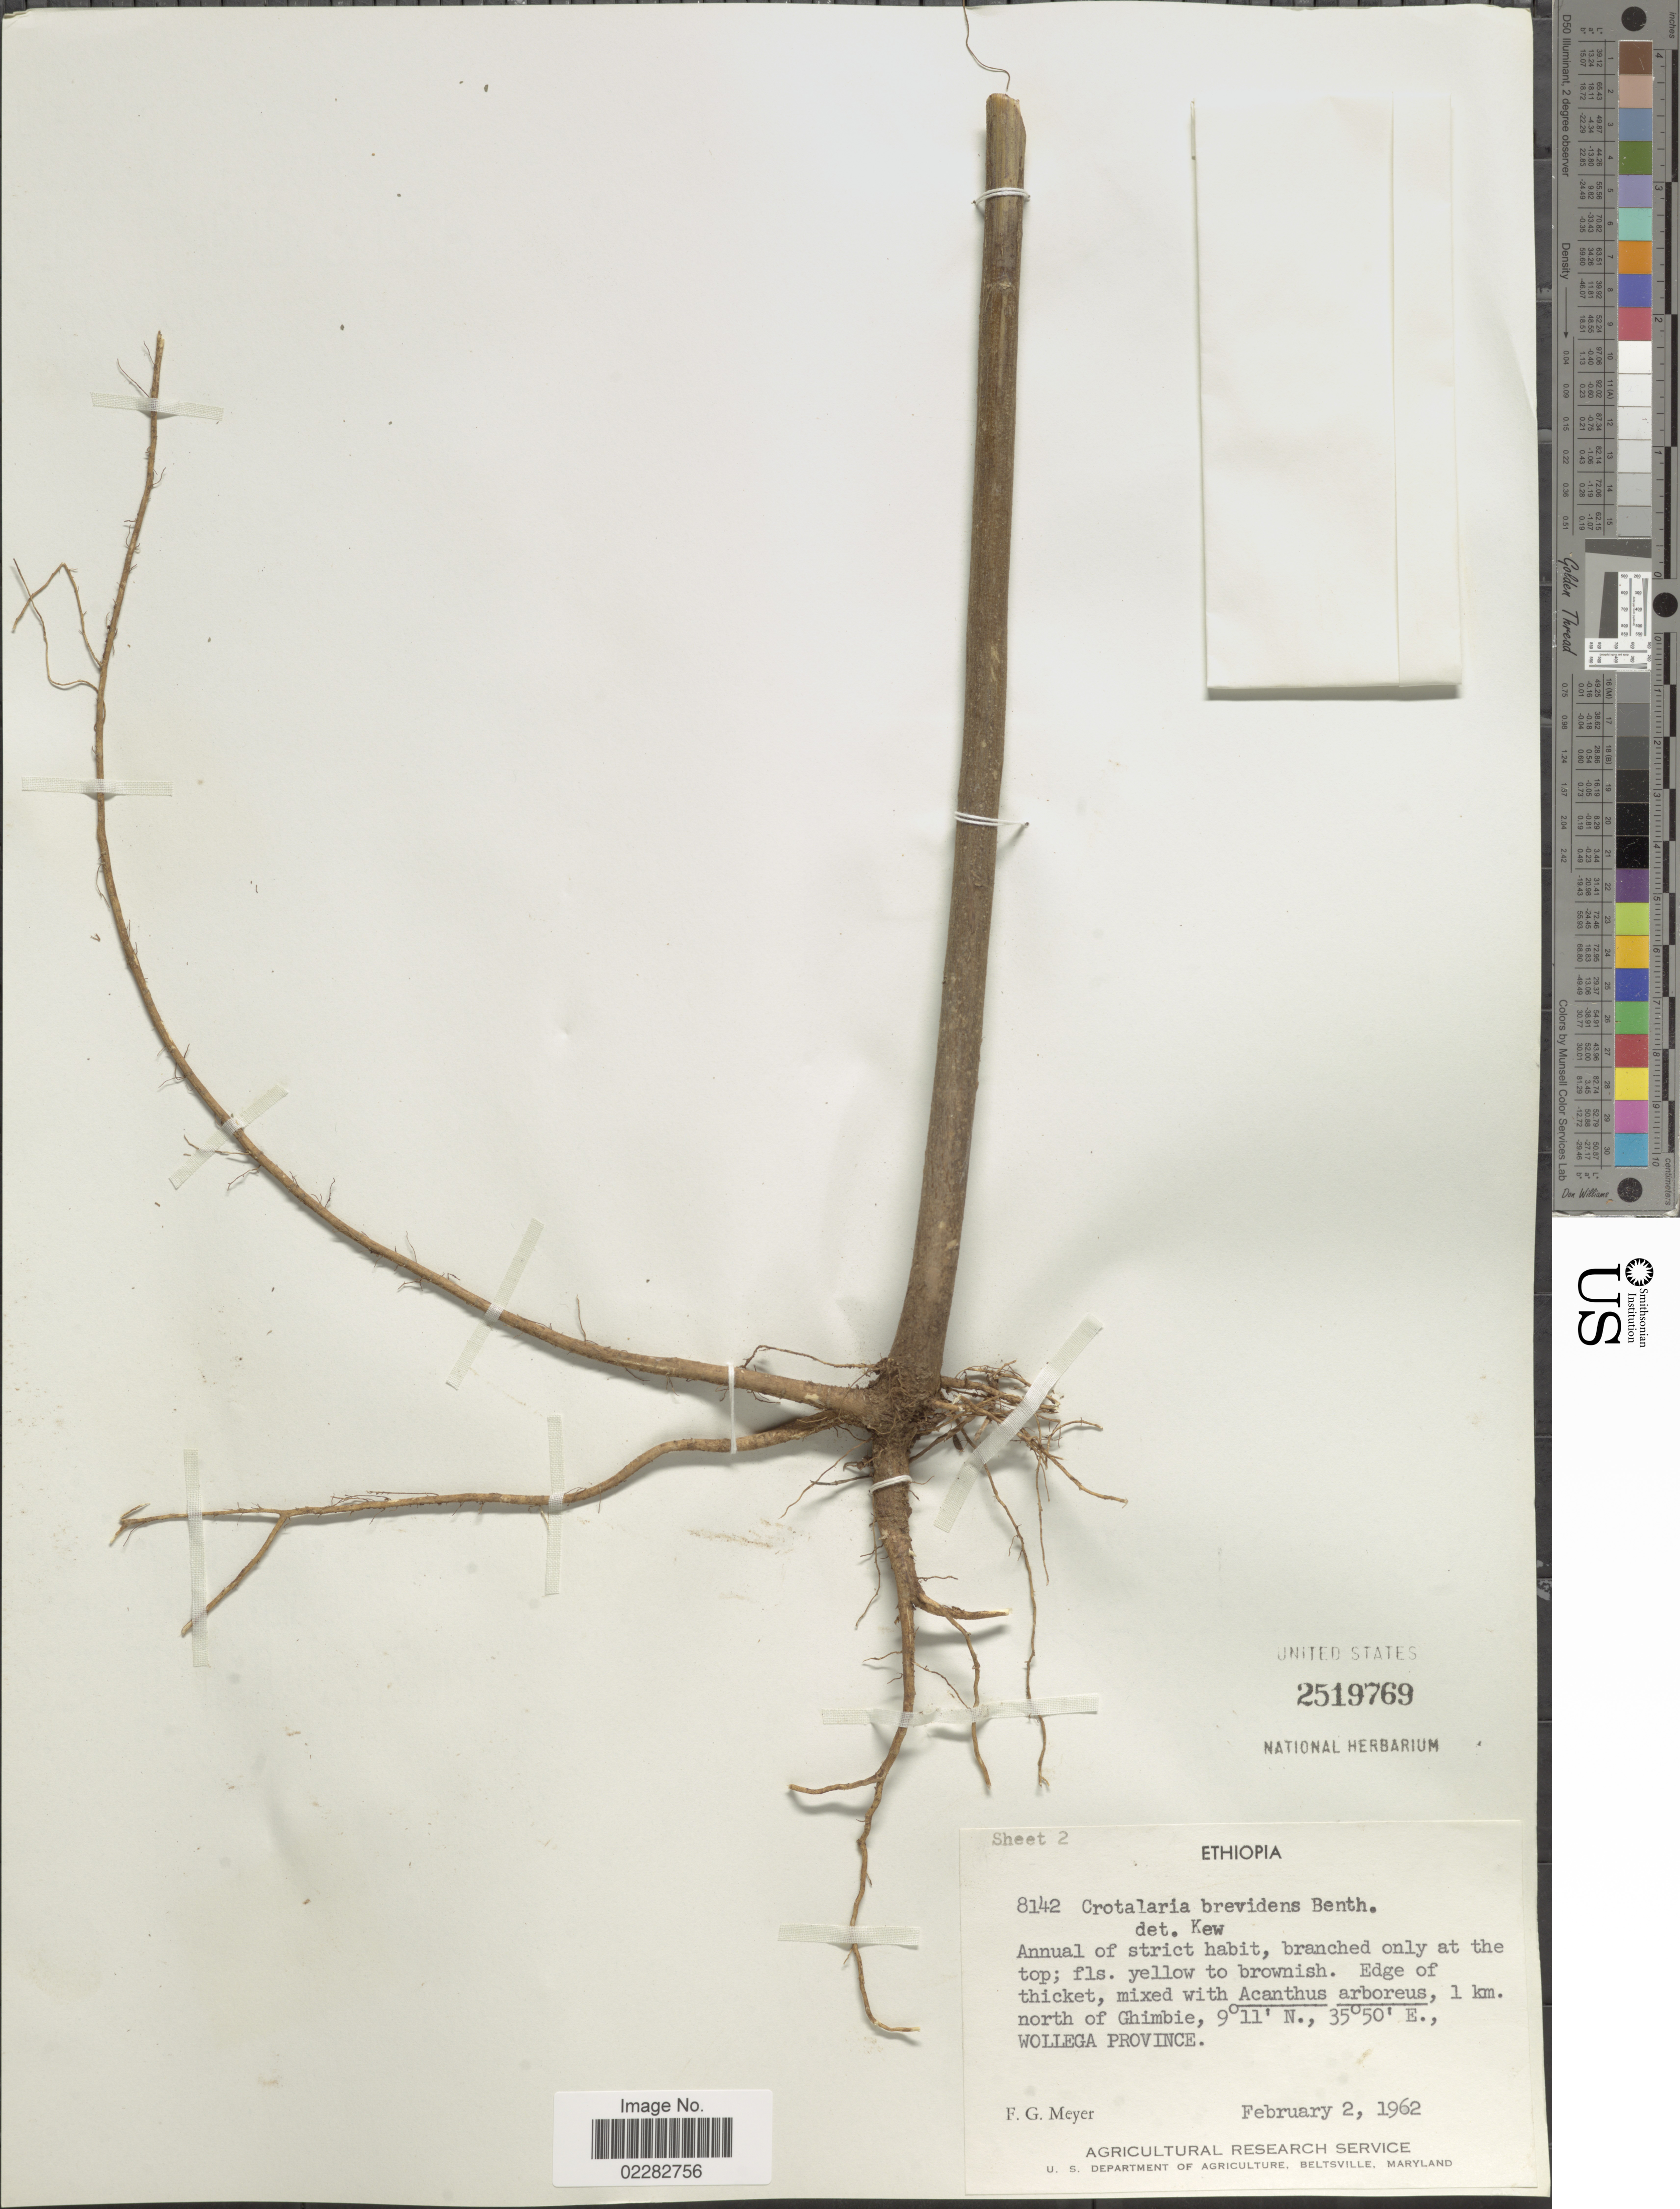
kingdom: Plantae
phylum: Tracheophyta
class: Magnoliopsida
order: Fabales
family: Fabaceae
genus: Crotalaria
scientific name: Crotalaria brevidens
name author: Benth.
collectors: F. G. Meyer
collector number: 8142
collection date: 1962-02-02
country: Ethiopia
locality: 1 km. north of Ghimbie, Wollega Province.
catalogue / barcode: US 2519769